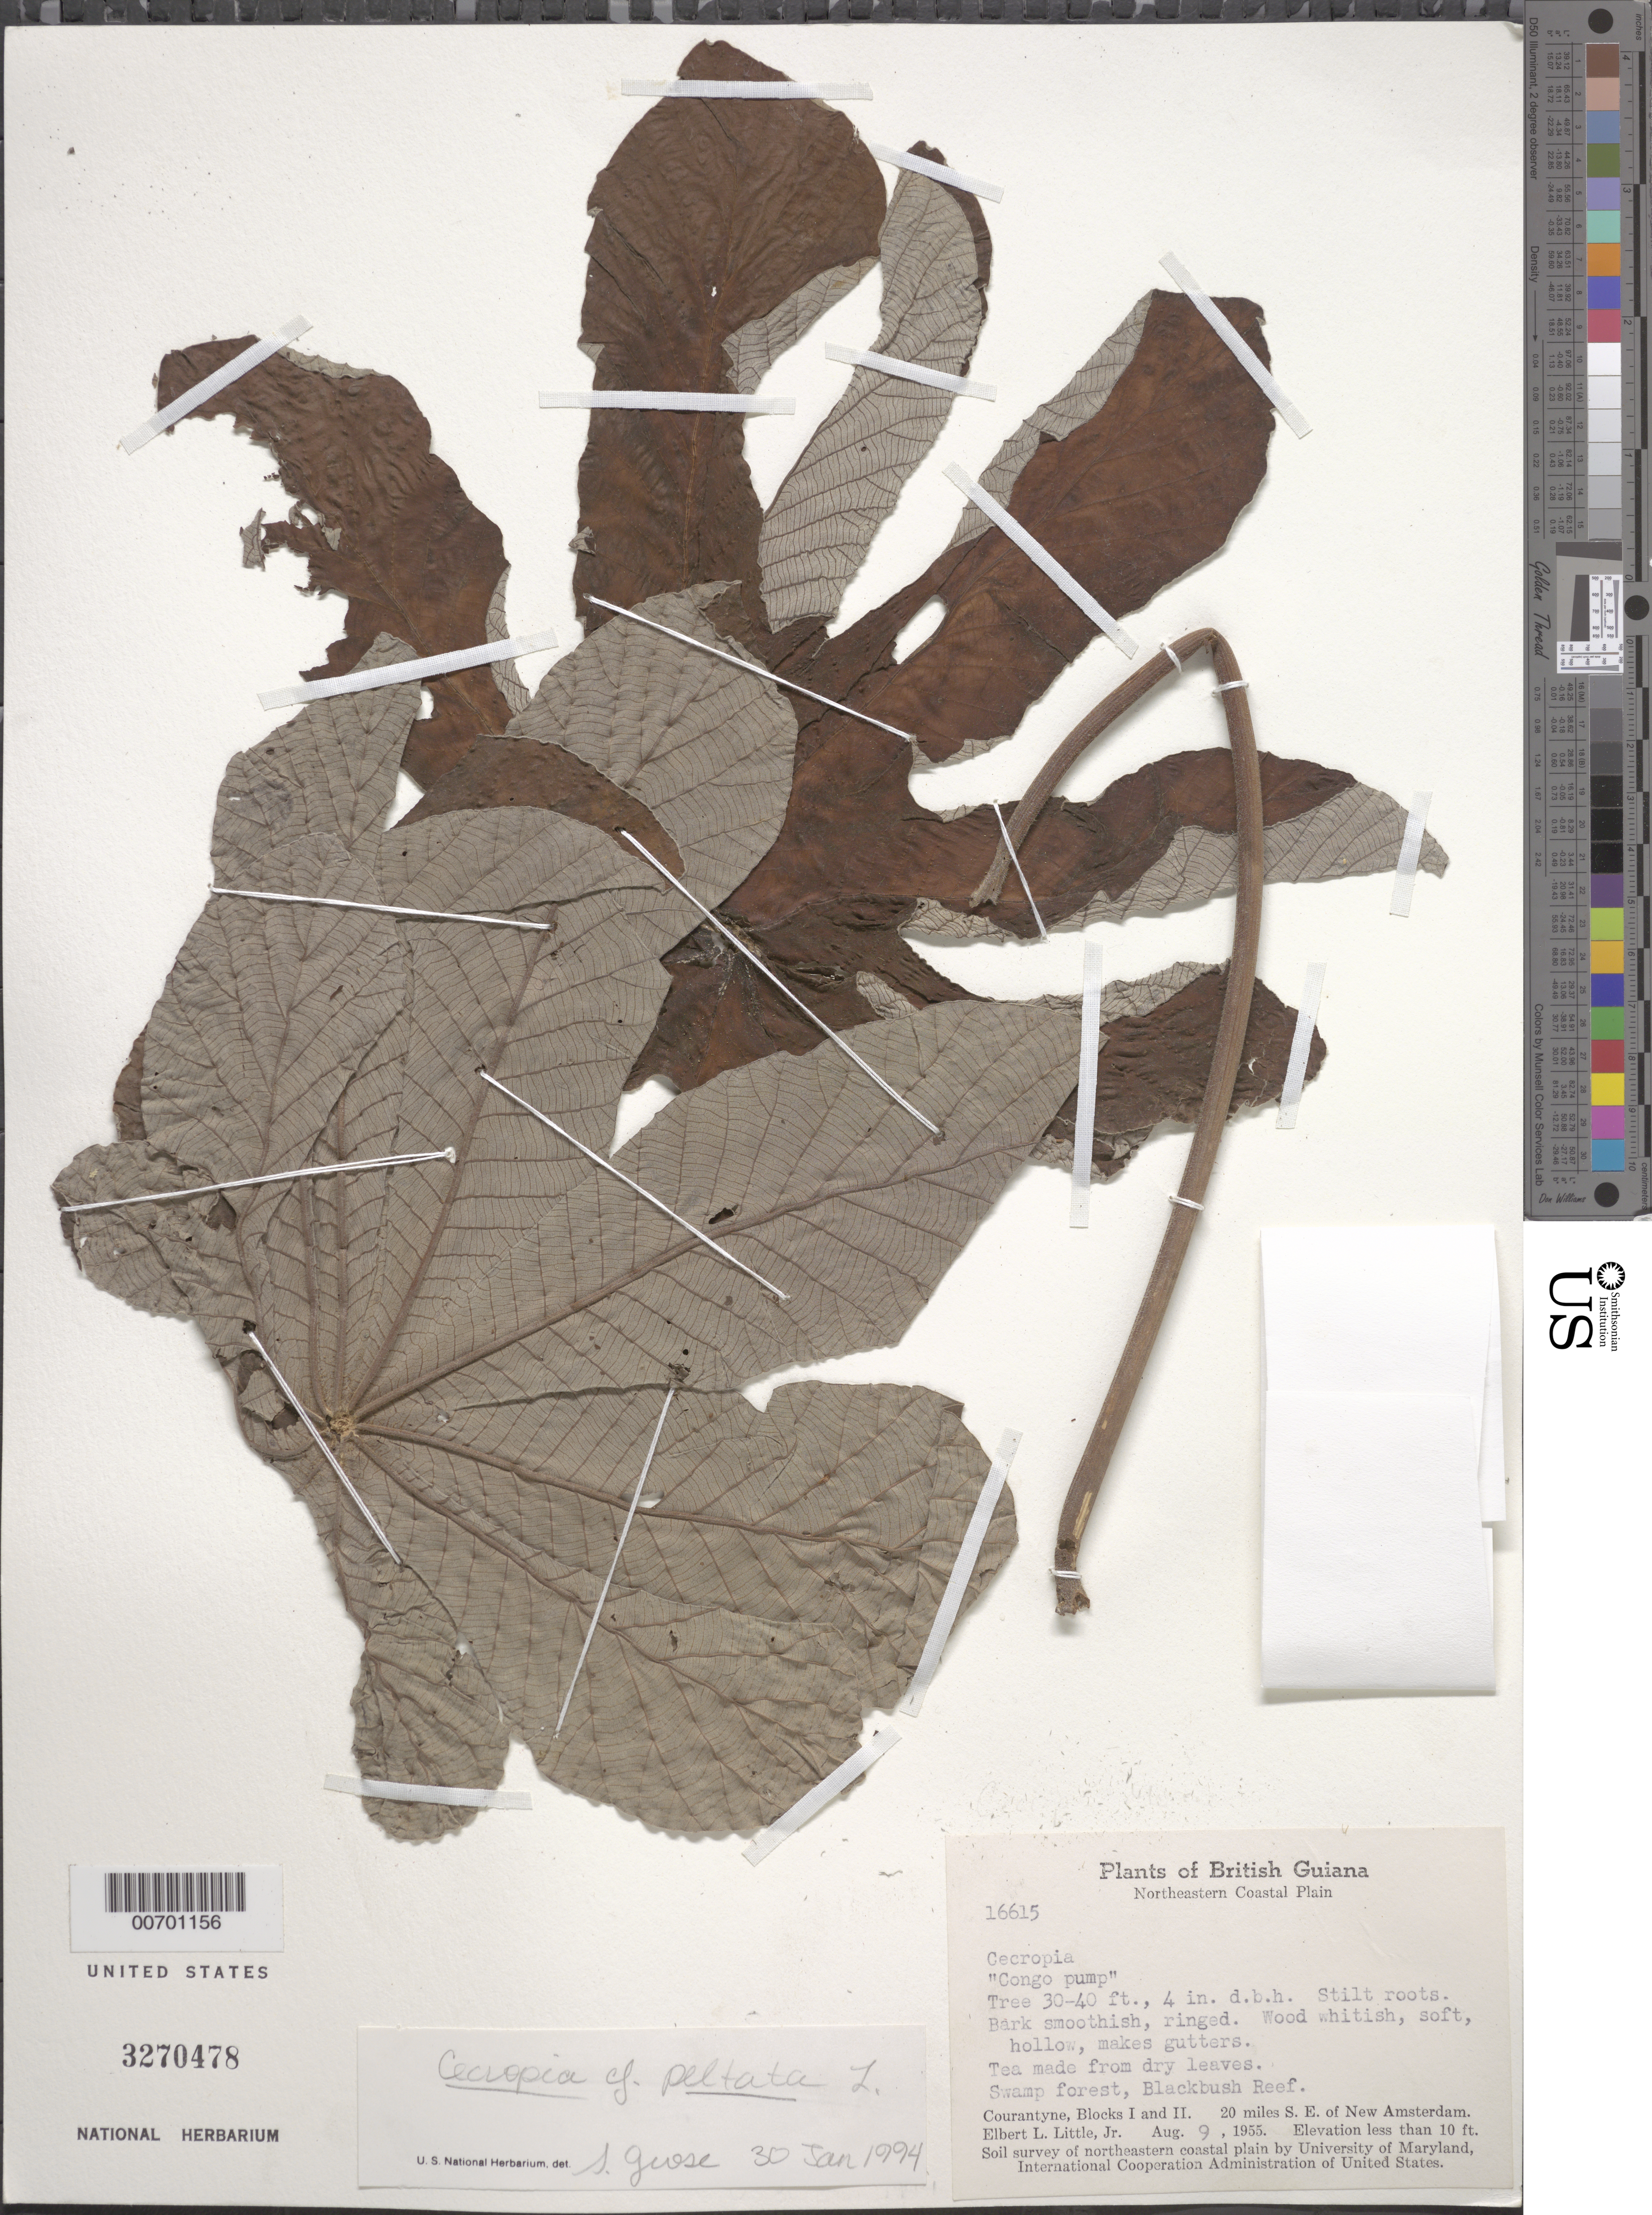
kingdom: Plantae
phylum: Tracheophyta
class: Magnoliopsida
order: Rosales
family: Urticaceae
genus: Cecropia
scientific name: Cecropia peltata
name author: L.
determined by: Grose, S. O.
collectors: E. L. Little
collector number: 16615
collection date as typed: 9-Aug-55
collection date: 1955-08-09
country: Guyana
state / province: E. Berbice-Corentyne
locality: Courantyne, Blocks I & II. 20 mi. SE of New Amsterdam, Blackbush Reef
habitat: Swamp forest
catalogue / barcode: US 3270478